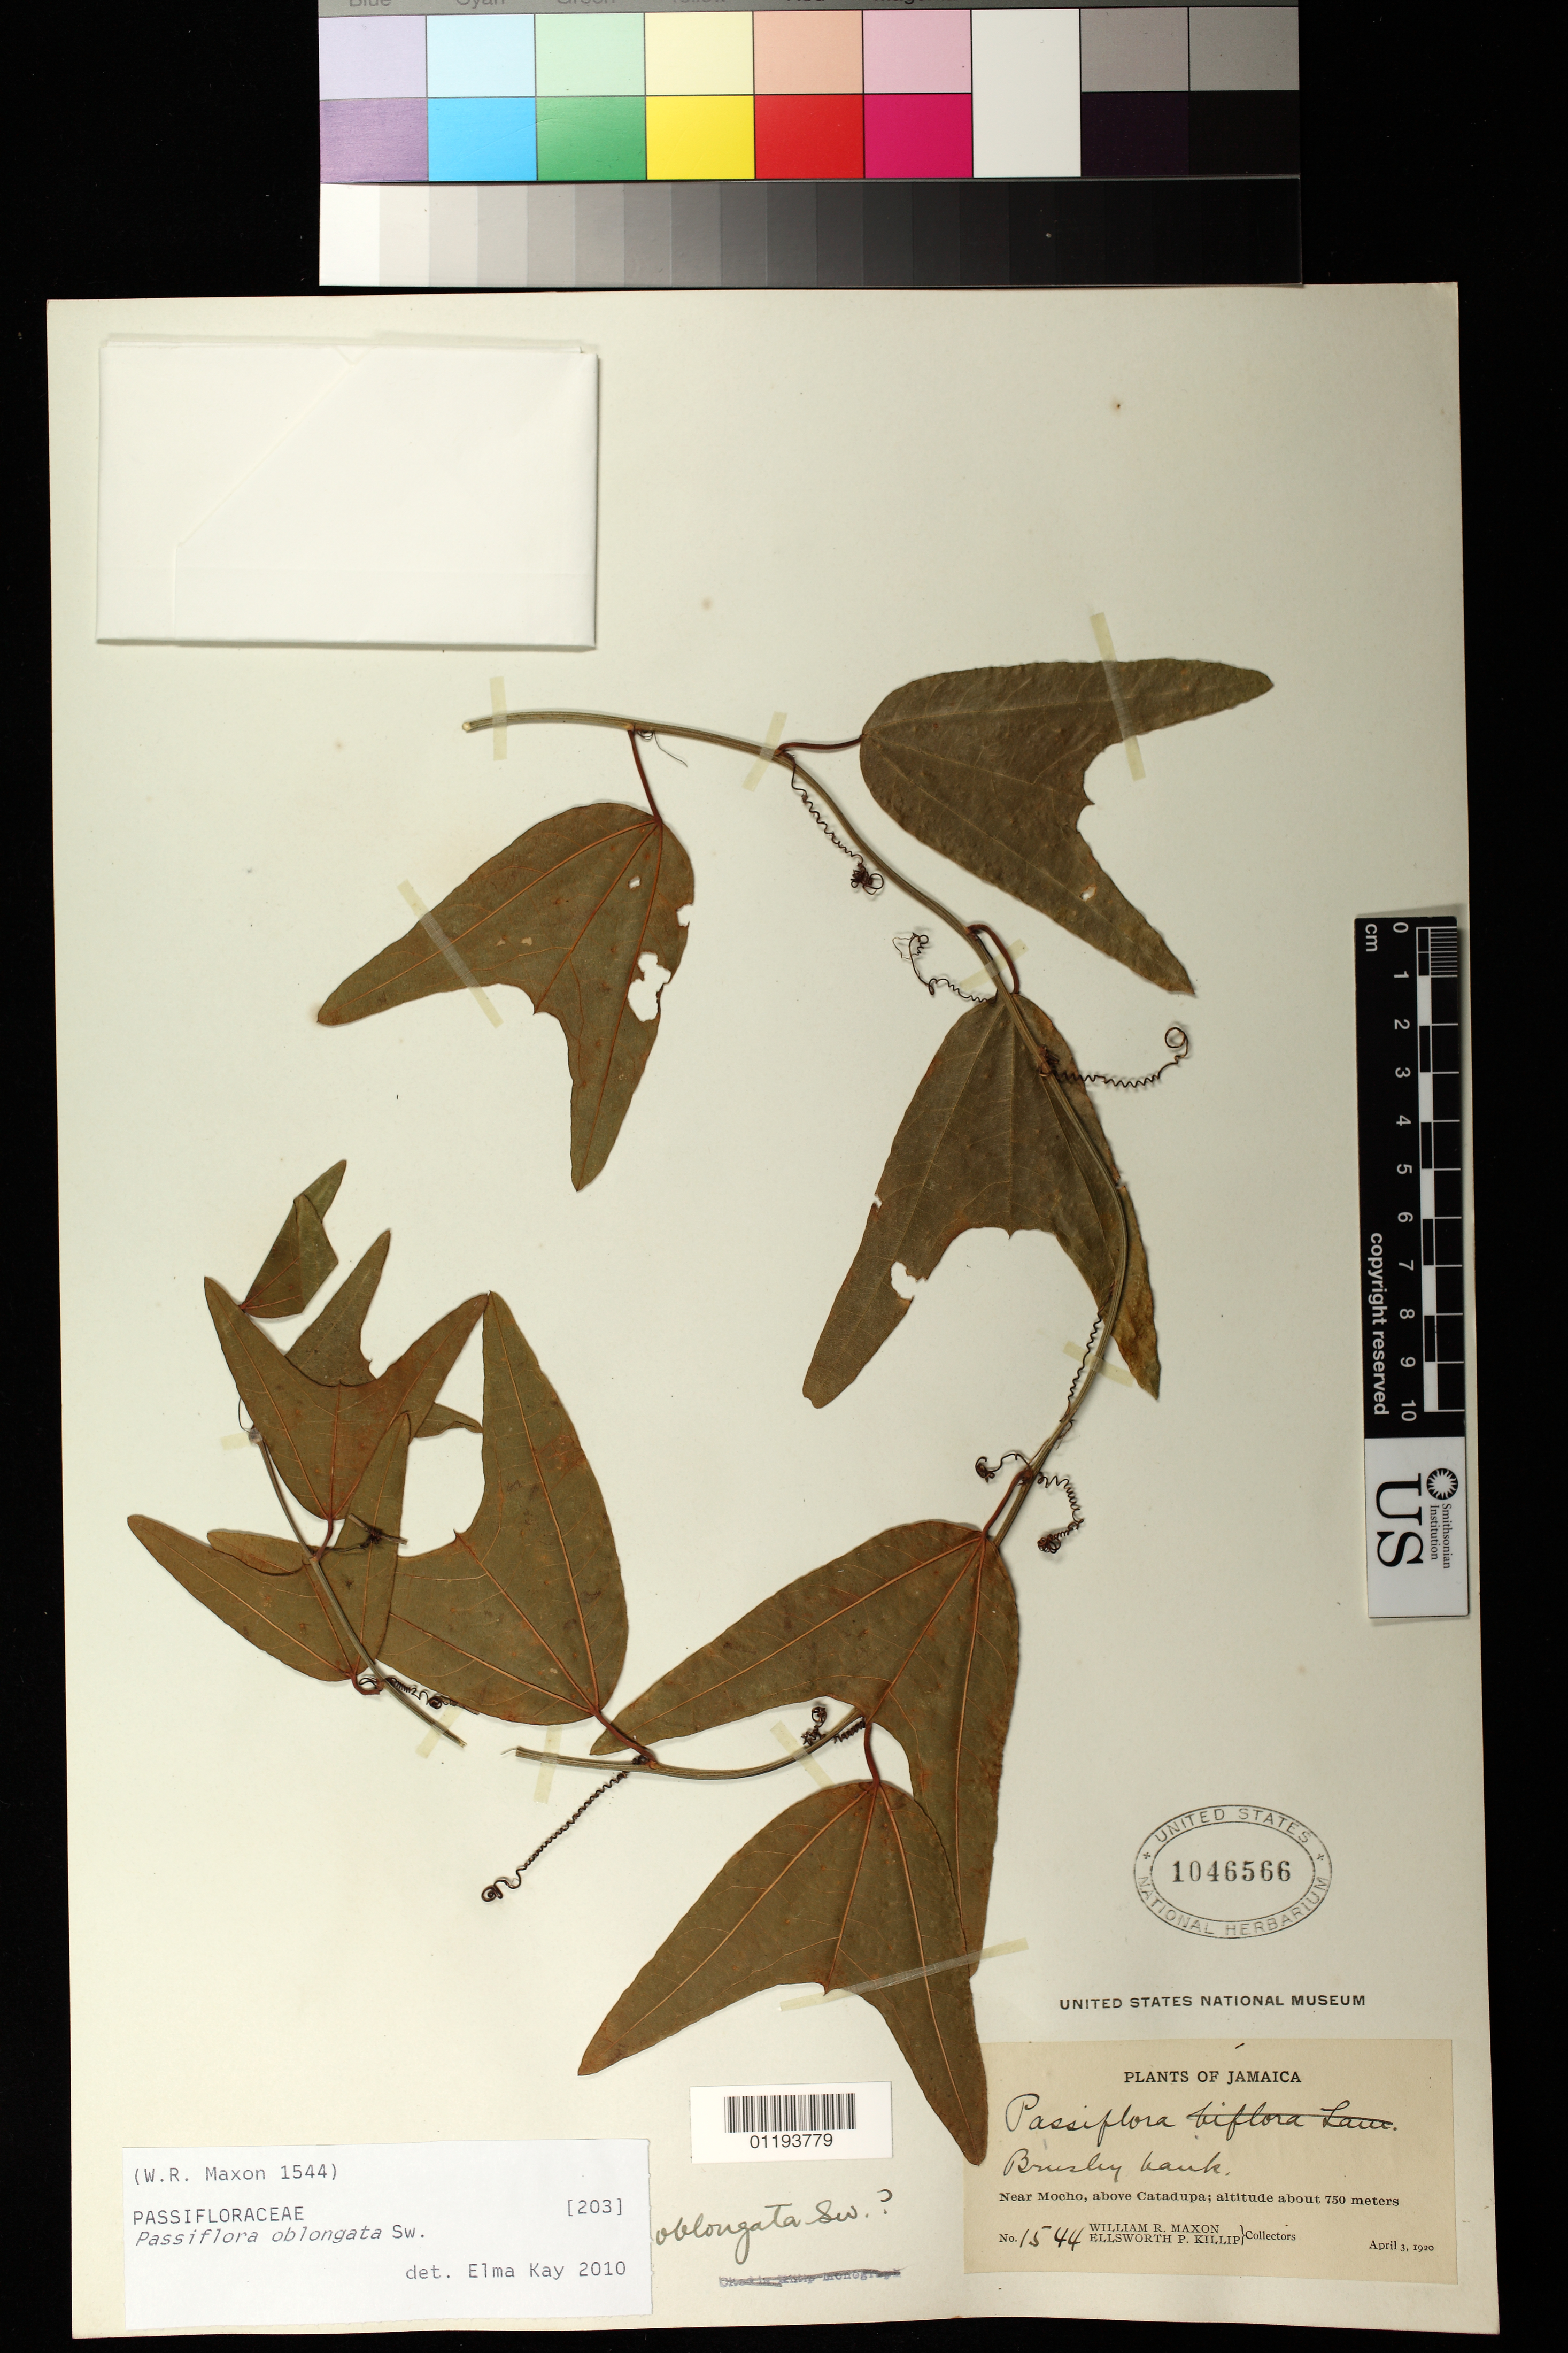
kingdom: Plantae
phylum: Tracheophyta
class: Magnoliopsida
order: Malpighiales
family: Passifloraceae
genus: Passiflora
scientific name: Passiflora oblongata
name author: Sw.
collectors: W. R. Maxon & E. P. Killip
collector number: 1544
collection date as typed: Apr 3 1920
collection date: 1920-04-03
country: Jamaica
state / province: Saint James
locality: Near Mocho, above Catadupa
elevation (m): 750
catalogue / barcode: US 1046566